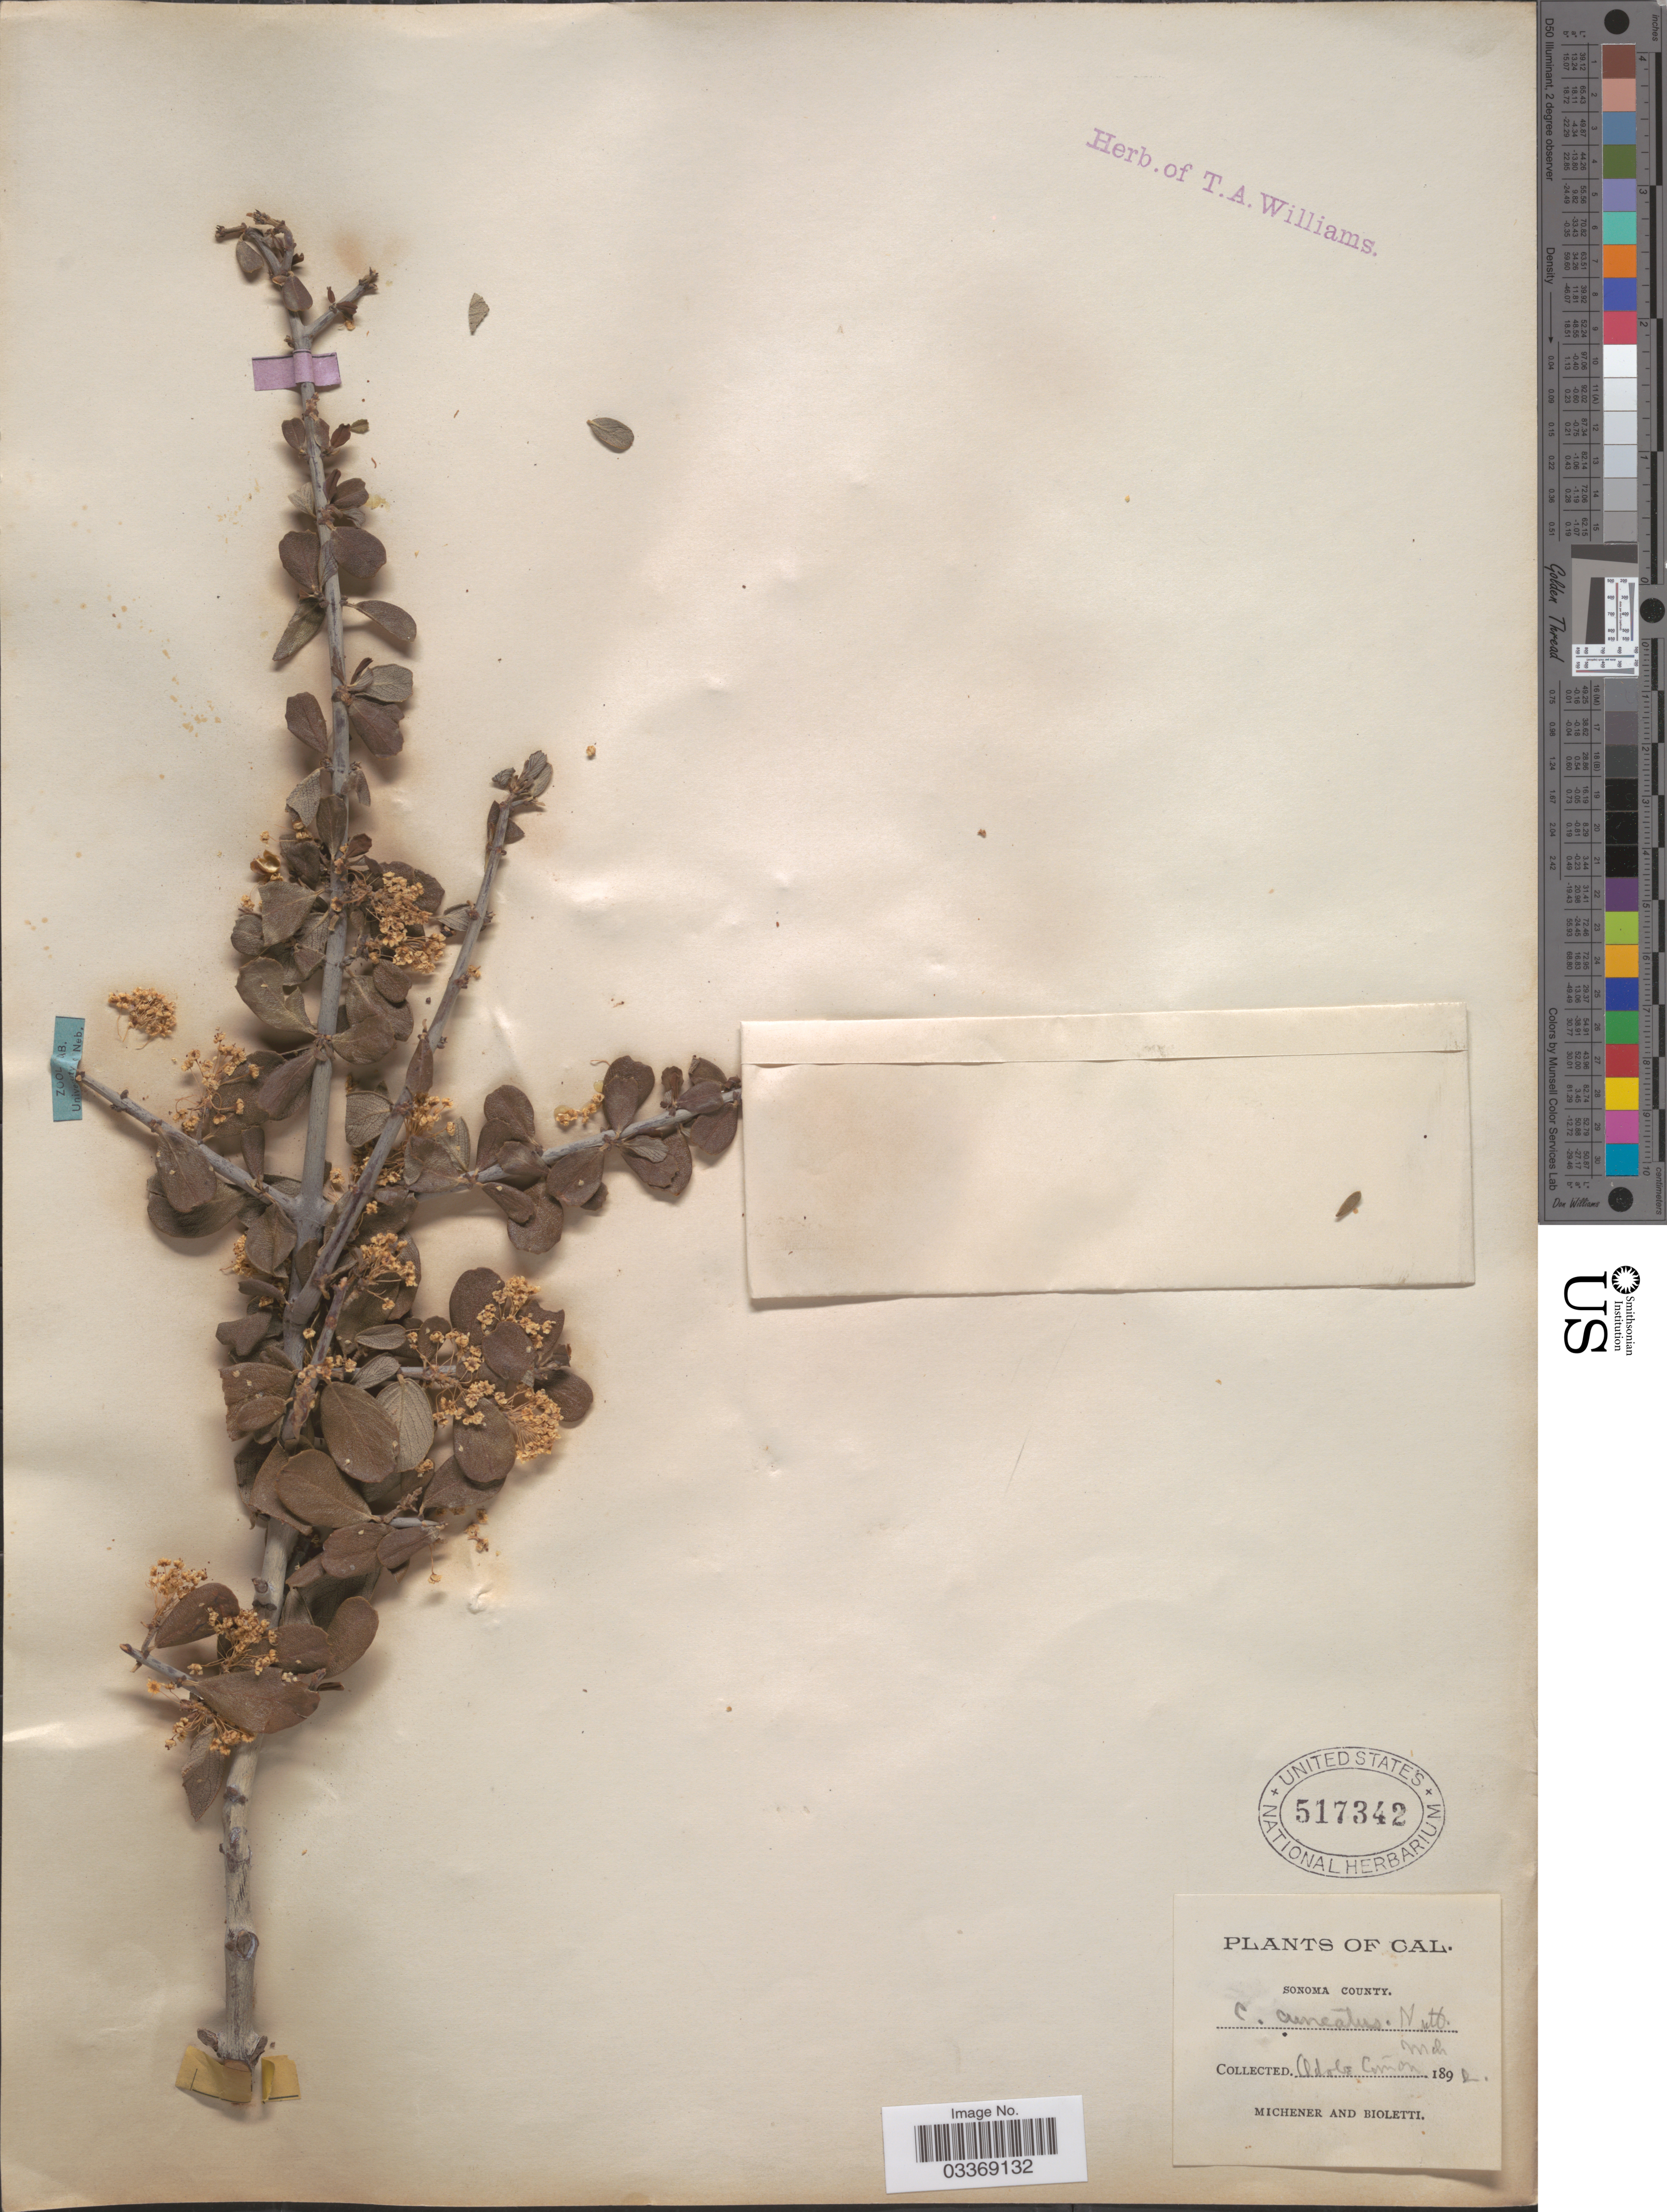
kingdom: Plantae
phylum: Tracheophyta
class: Magnoliopsida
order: Rosales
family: Rhamnaceae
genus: Ceanothus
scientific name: Ceanothus cuneatus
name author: (Hook.) Nutt.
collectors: -. Michener & -- Bioletti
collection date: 1892-03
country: United States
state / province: California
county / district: Sonoma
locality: Sonoma County, Adobe Canon.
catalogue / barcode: US 517342